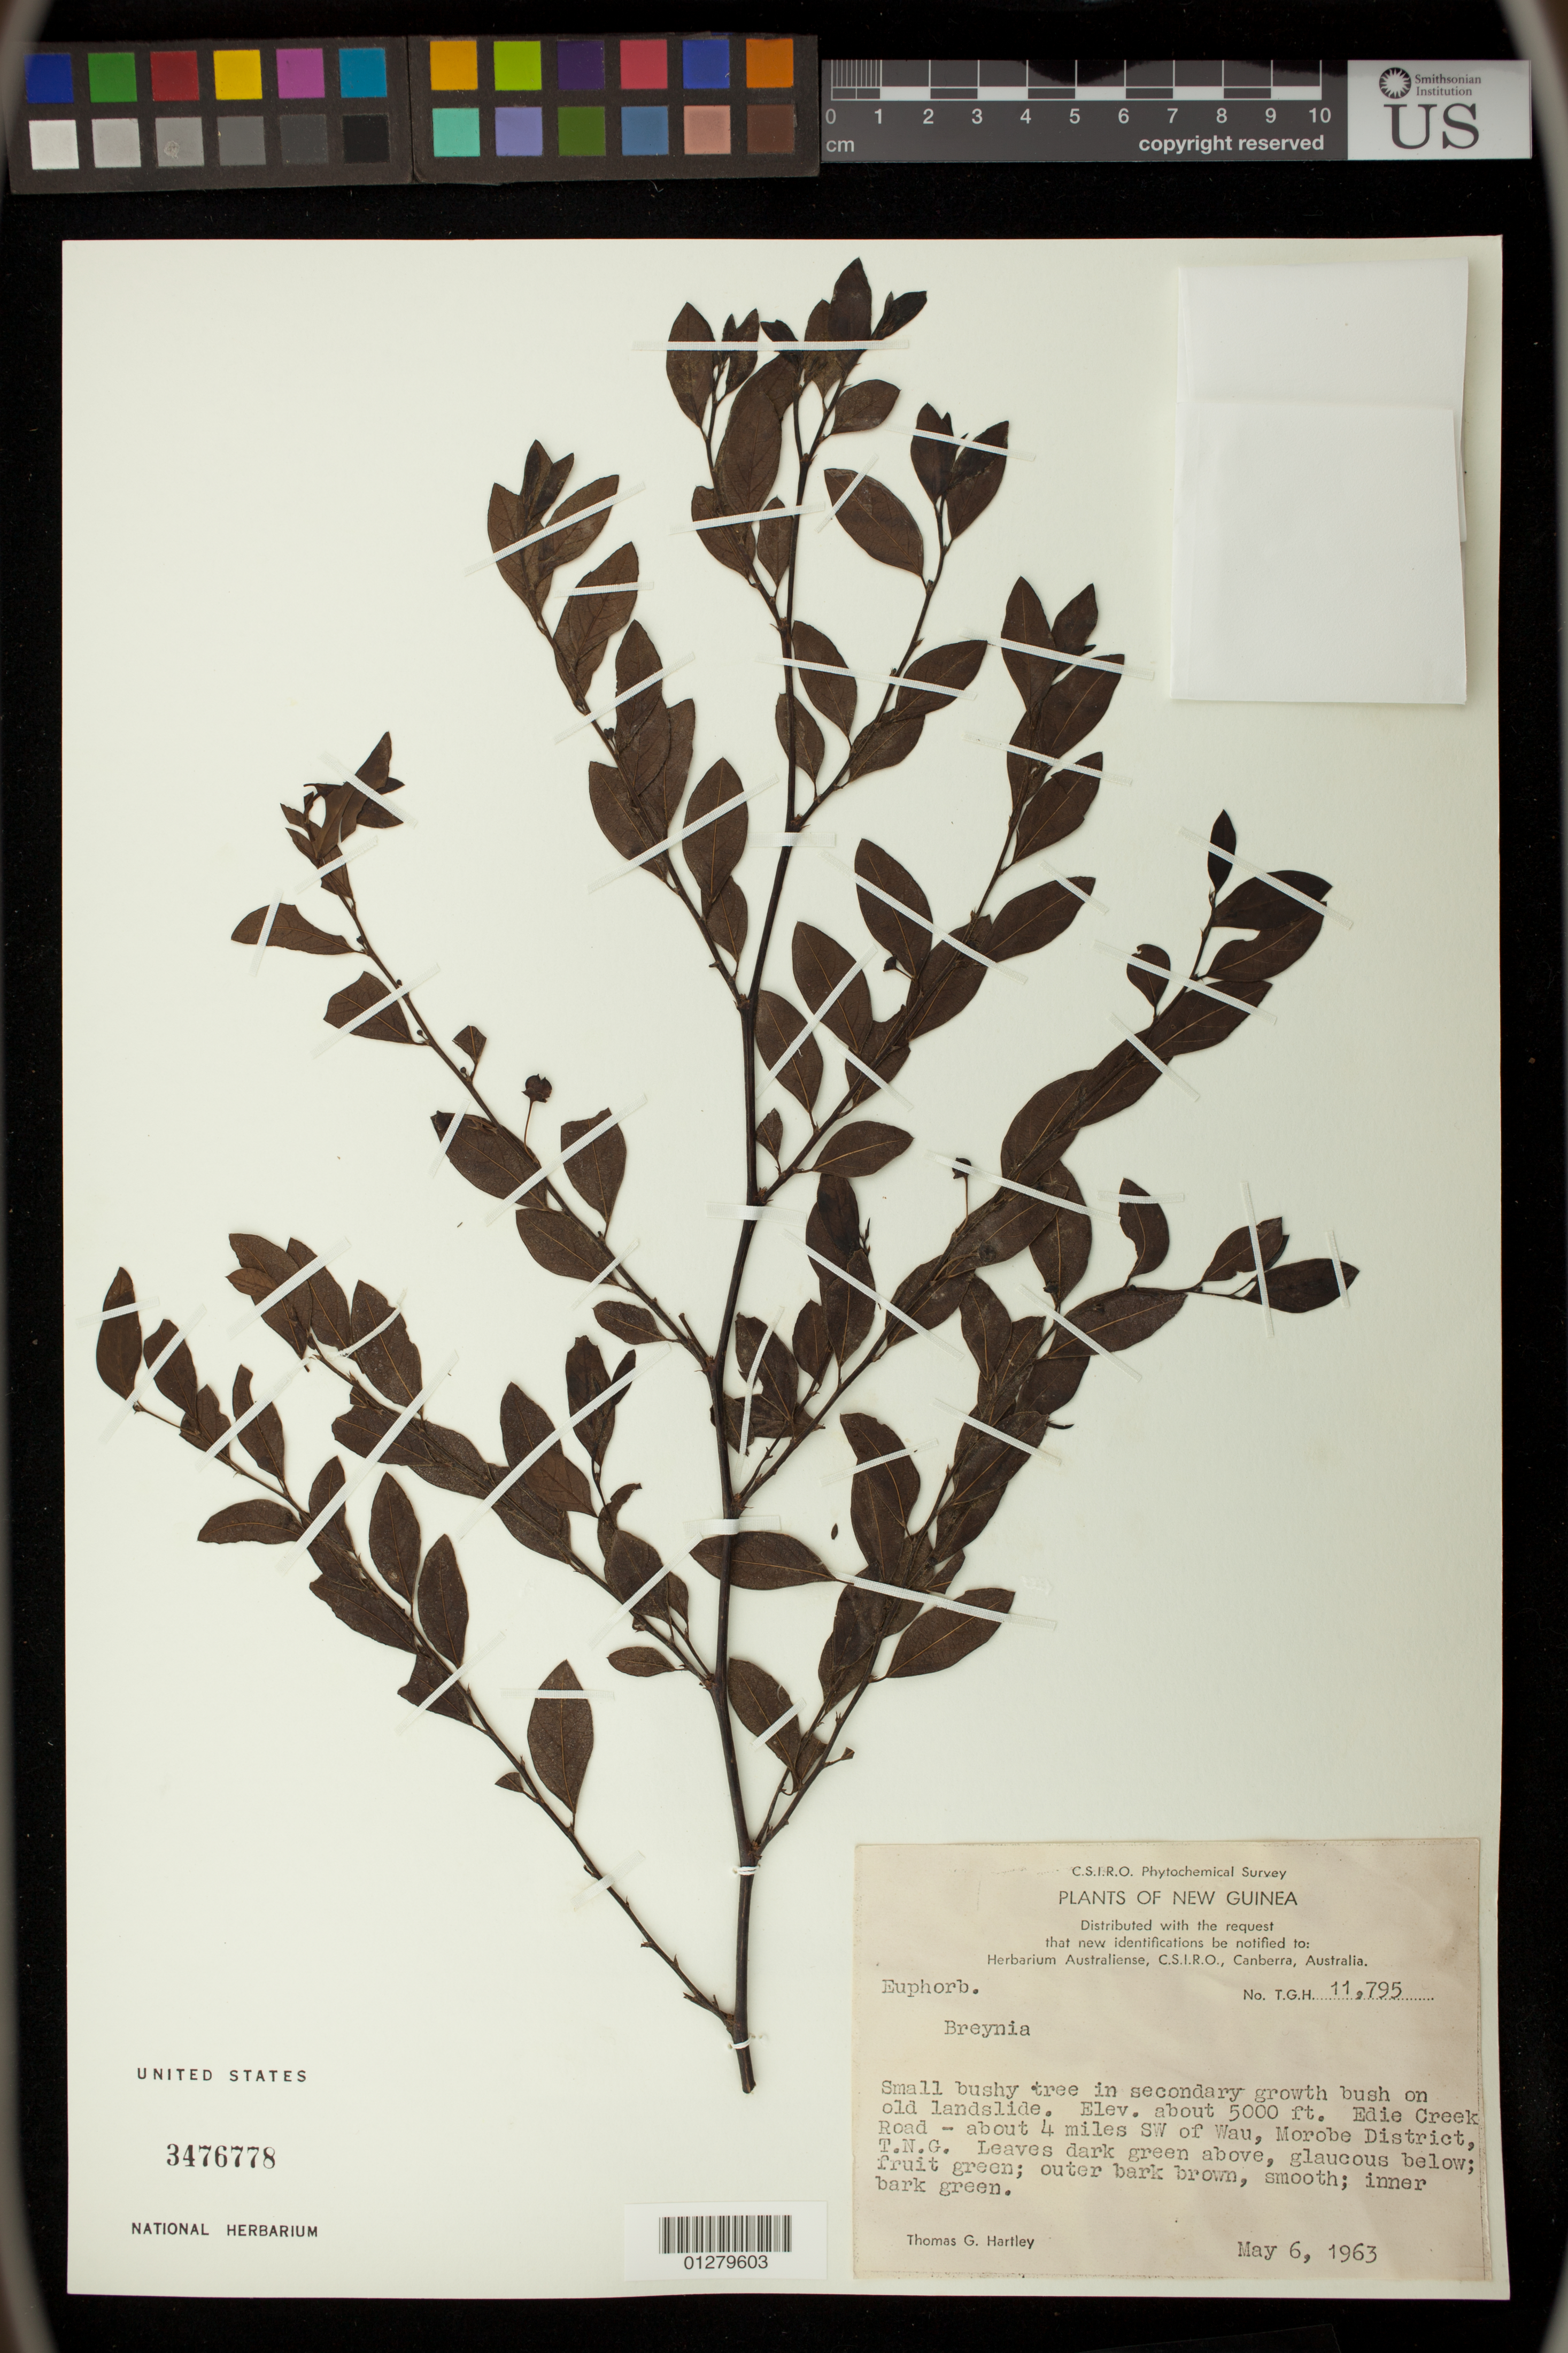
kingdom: Plantae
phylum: Tracheophyta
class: Magnoliopsida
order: Malpighiales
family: Phyllanthaceae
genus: Breynia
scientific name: Breynia sp.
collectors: T. G. Hartley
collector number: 11795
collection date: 1963-05-06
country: Papua New Guinea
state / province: Morobe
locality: Edie Creek Road - about 4 miles SW of Wau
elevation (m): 1524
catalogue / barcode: US 3476778